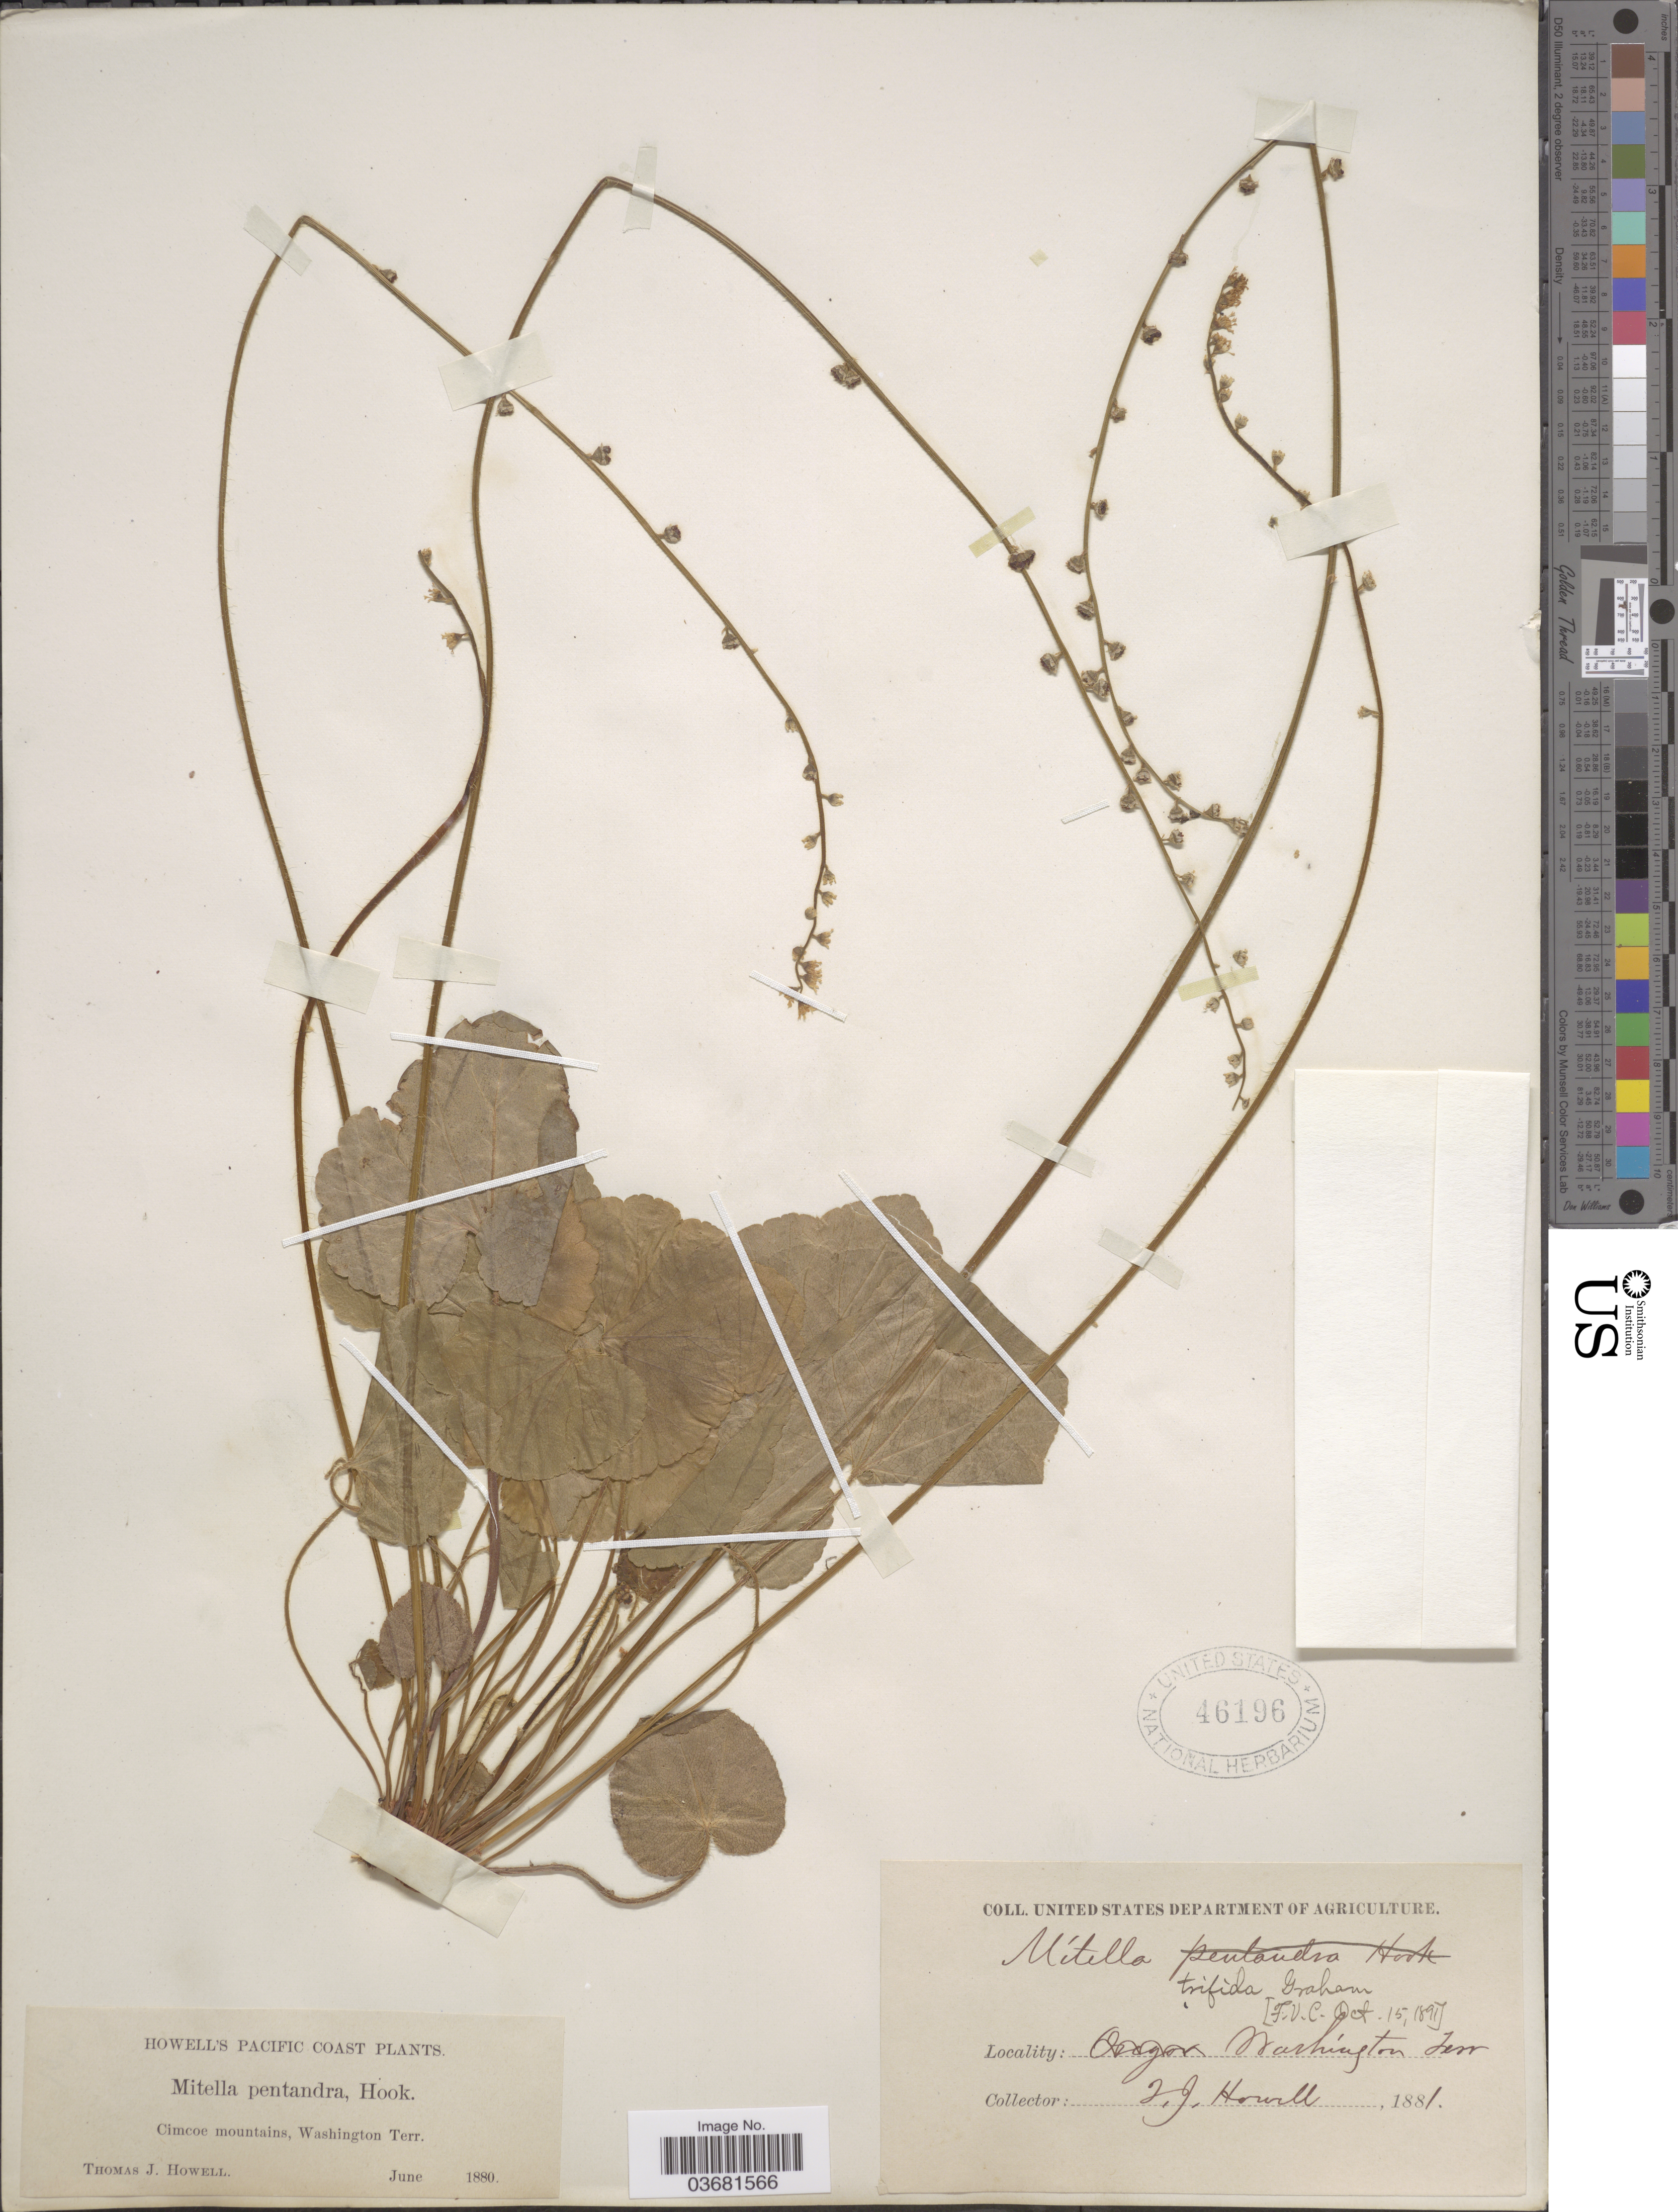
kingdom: Plantae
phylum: Tracheophyta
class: Magnoliopsida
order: Saxifragales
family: Saxifragaceae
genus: Mitella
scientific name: Mitella trifida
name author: Graham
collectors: T. J. Howell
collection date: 1880-06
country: United States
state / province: Washington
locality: Cimcoe mountains, Washington Terr.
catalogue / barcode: US 46196